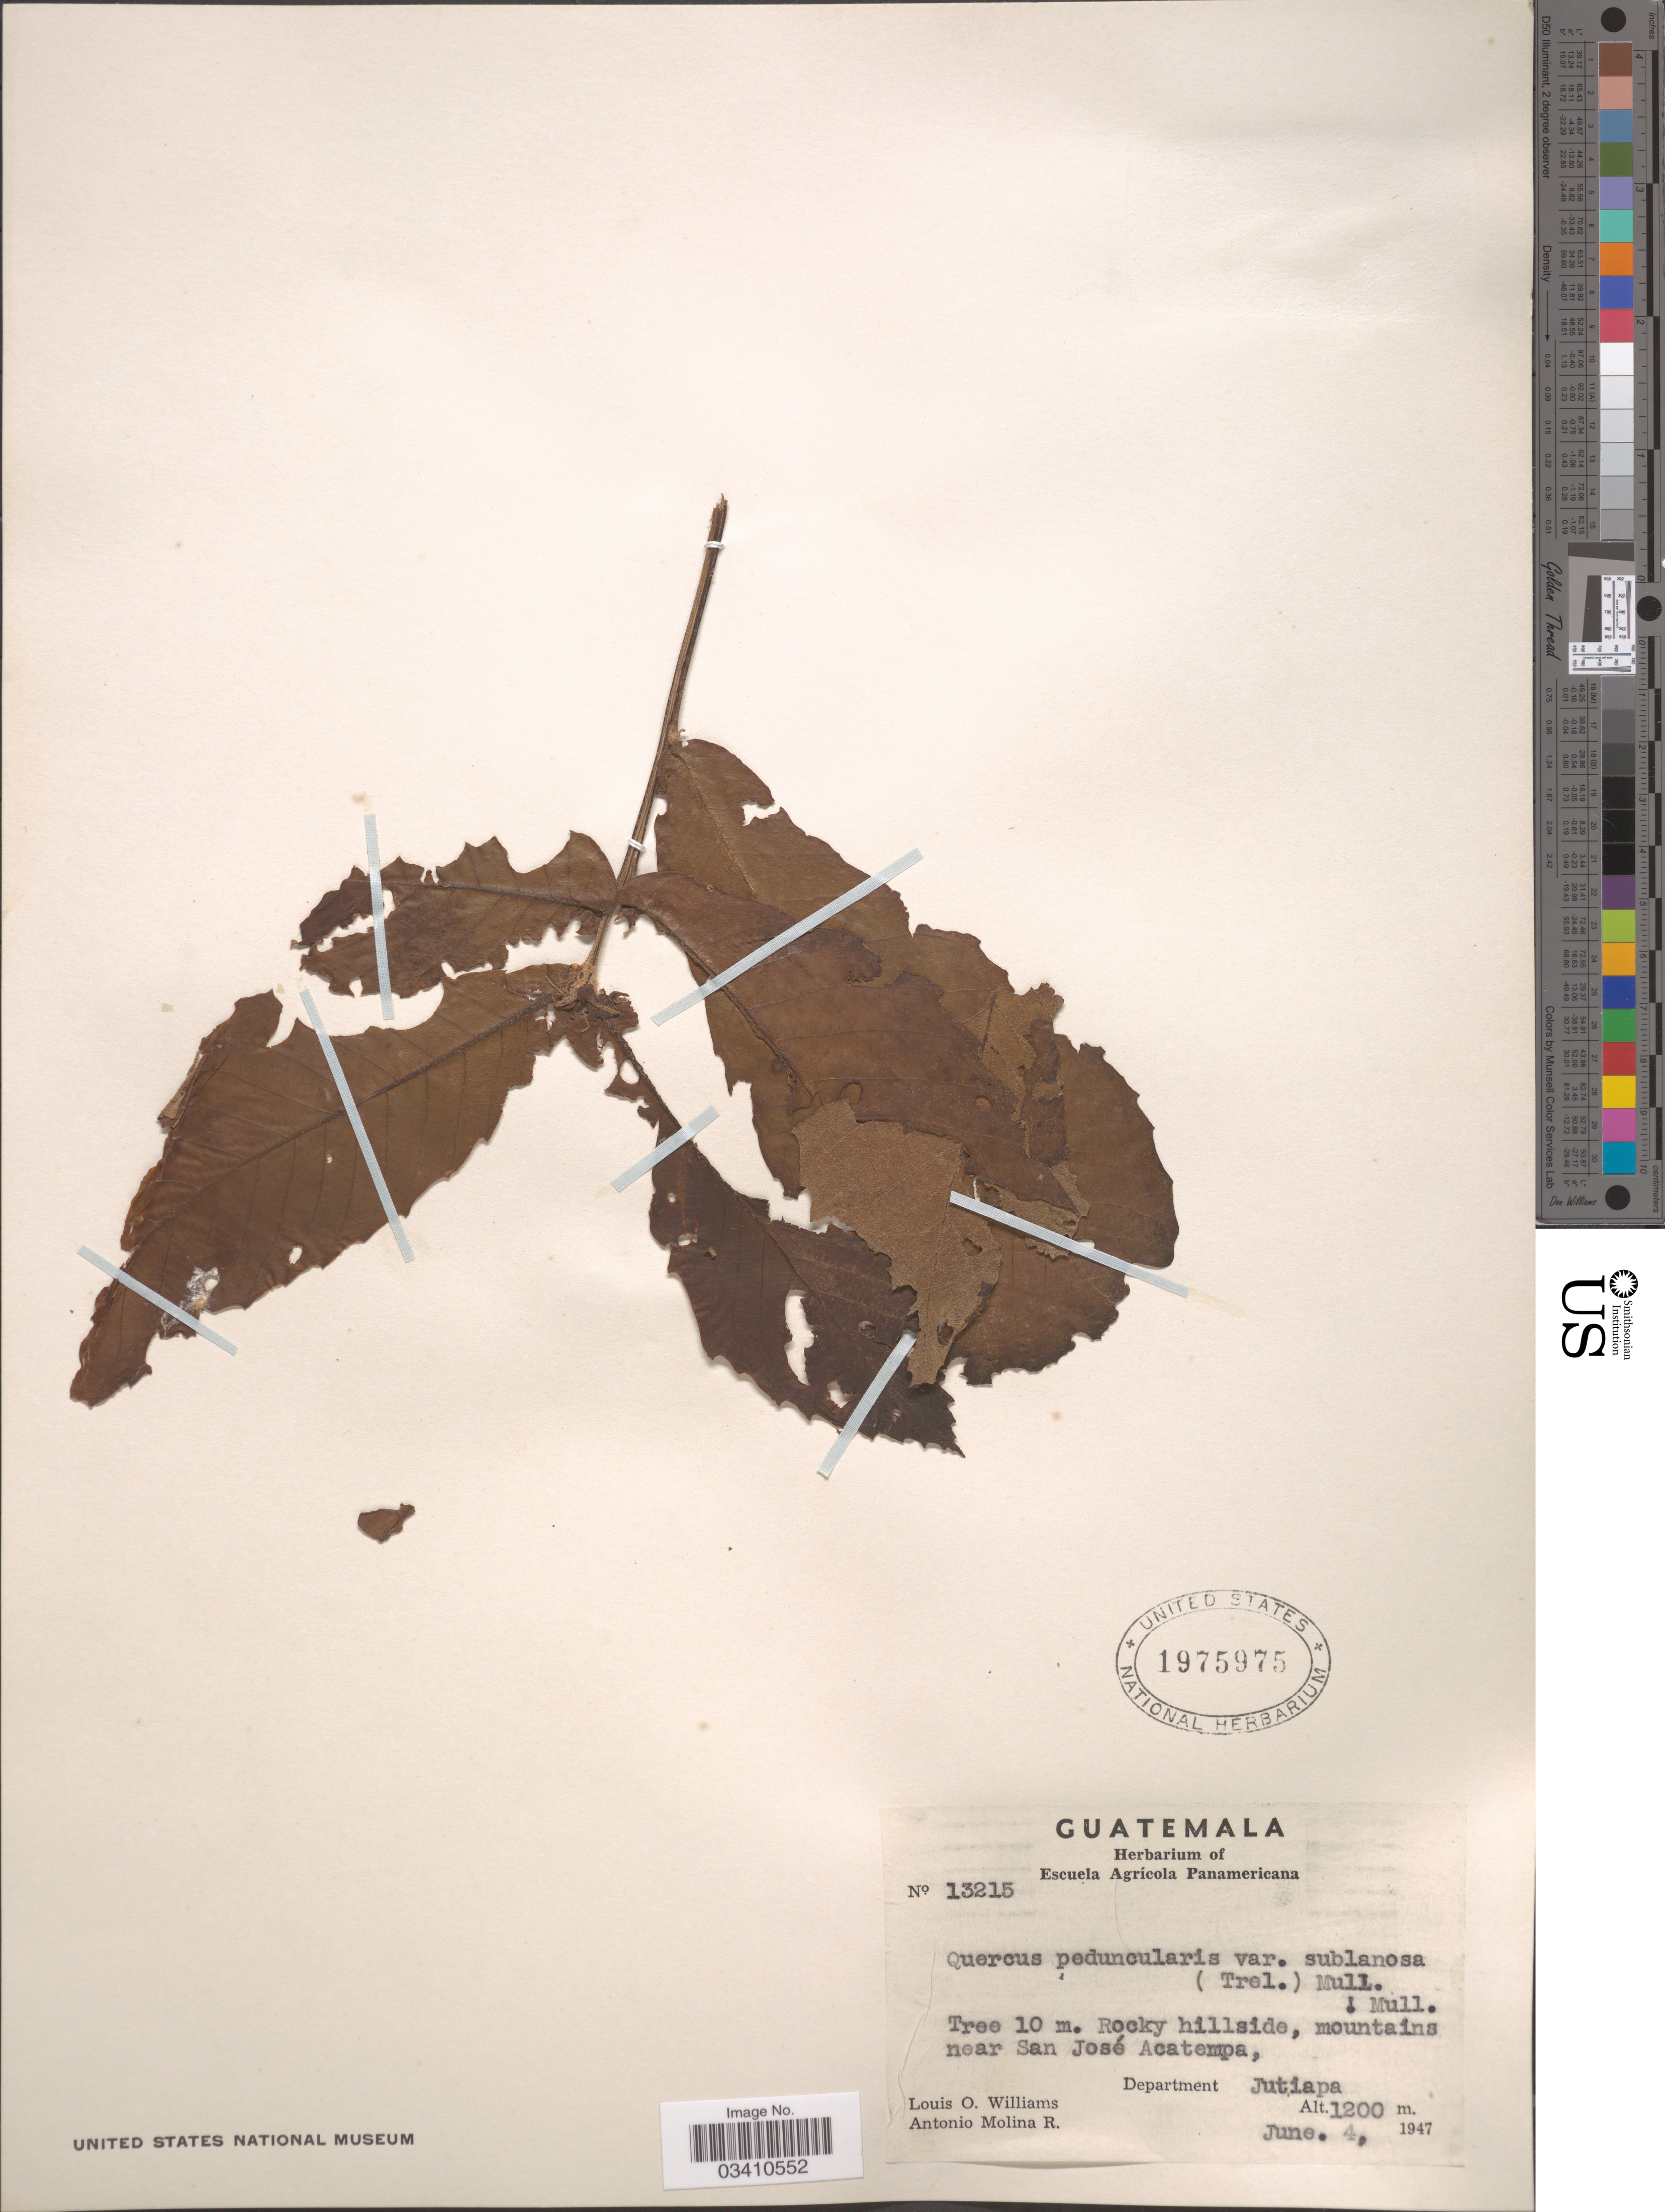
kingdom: Plantae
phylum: Tracheophyta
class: Magnoliopsida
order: Fagales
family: Fagaceae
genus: Quercus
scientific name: Quercus peduncularis var. sublanosa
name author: (Trel.) C.H. Müll.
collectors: L. O. Williams & A. Molina R.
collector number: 13215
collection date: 1947-06-04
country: Guatemala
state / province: Jutiapa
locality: Mountains near San José Acatempa, Department Jutiapa.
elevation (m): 1200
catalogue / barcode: US 1975975